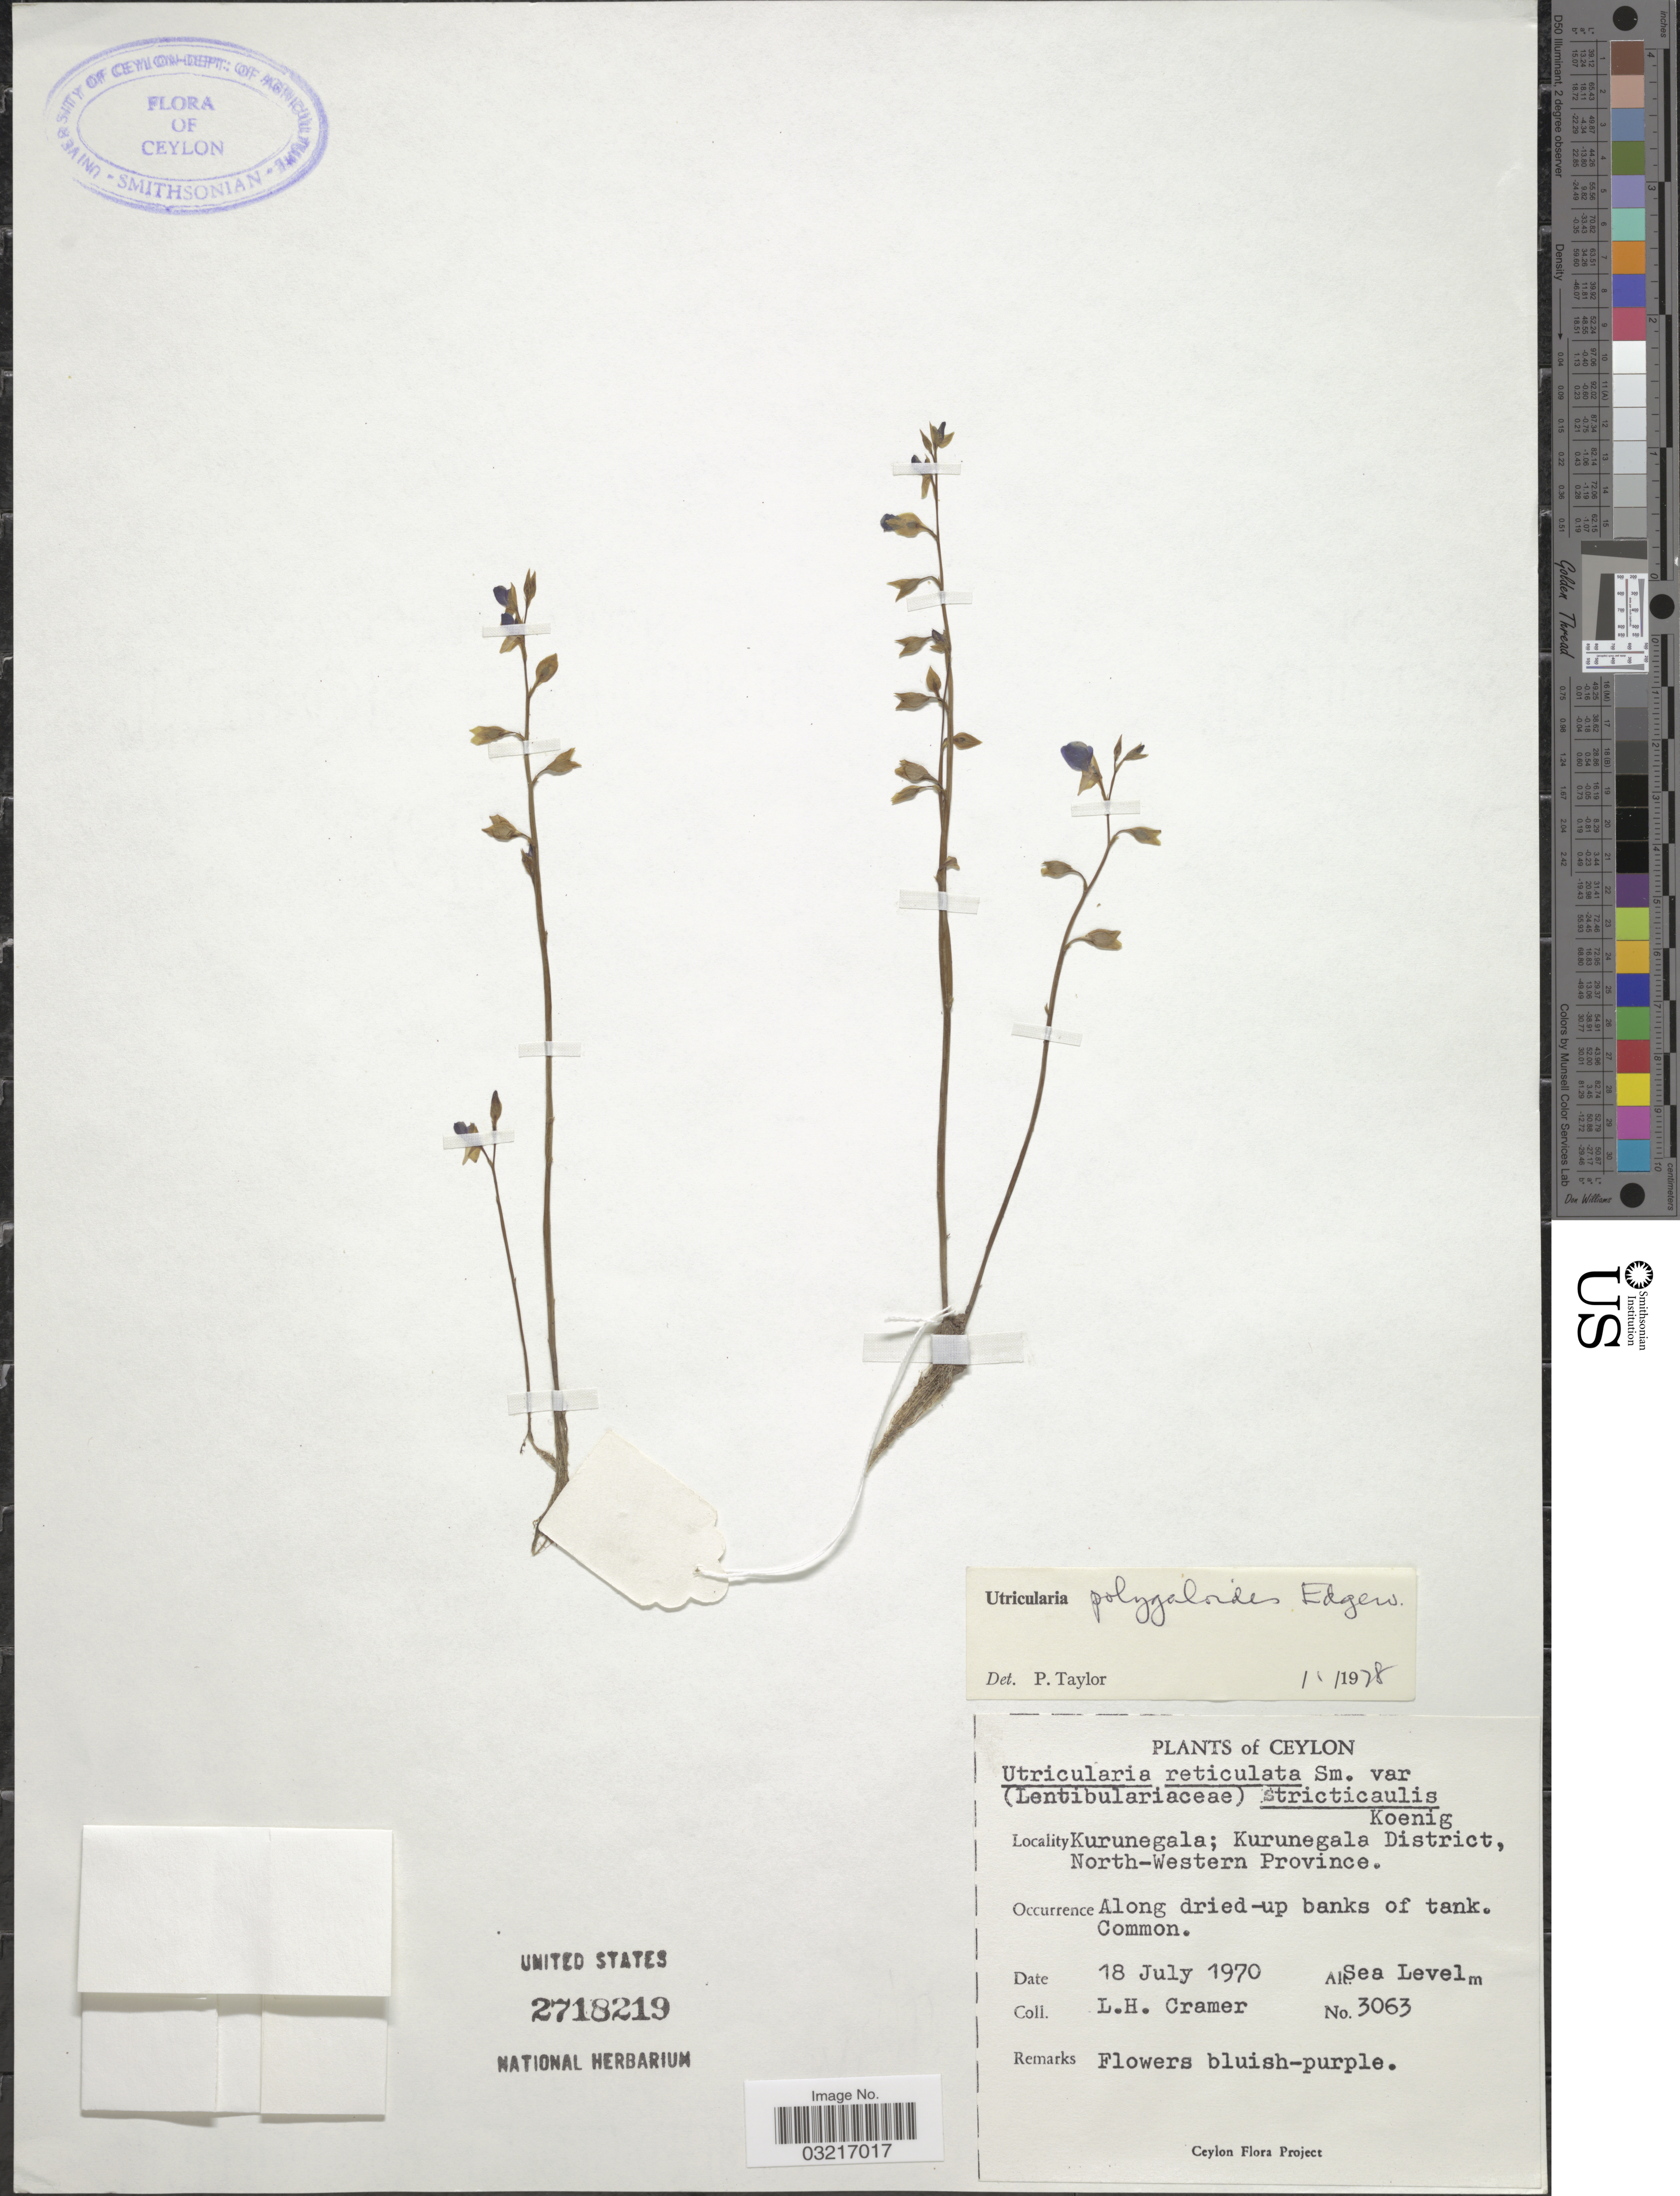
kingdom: Plantae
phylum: Tracheophyta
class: Magnoliopsida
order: Lamiales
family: Lentibulariaceae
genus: Utricularia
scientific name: Utricularia polygaloides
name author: Edgew.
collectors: L. H. Cramer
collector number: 3063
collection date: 1970-07-18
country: Sri Lanka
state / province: North Western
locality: Ceylon, Kurunegala; Kurunegala District.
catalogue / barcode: US 2718219